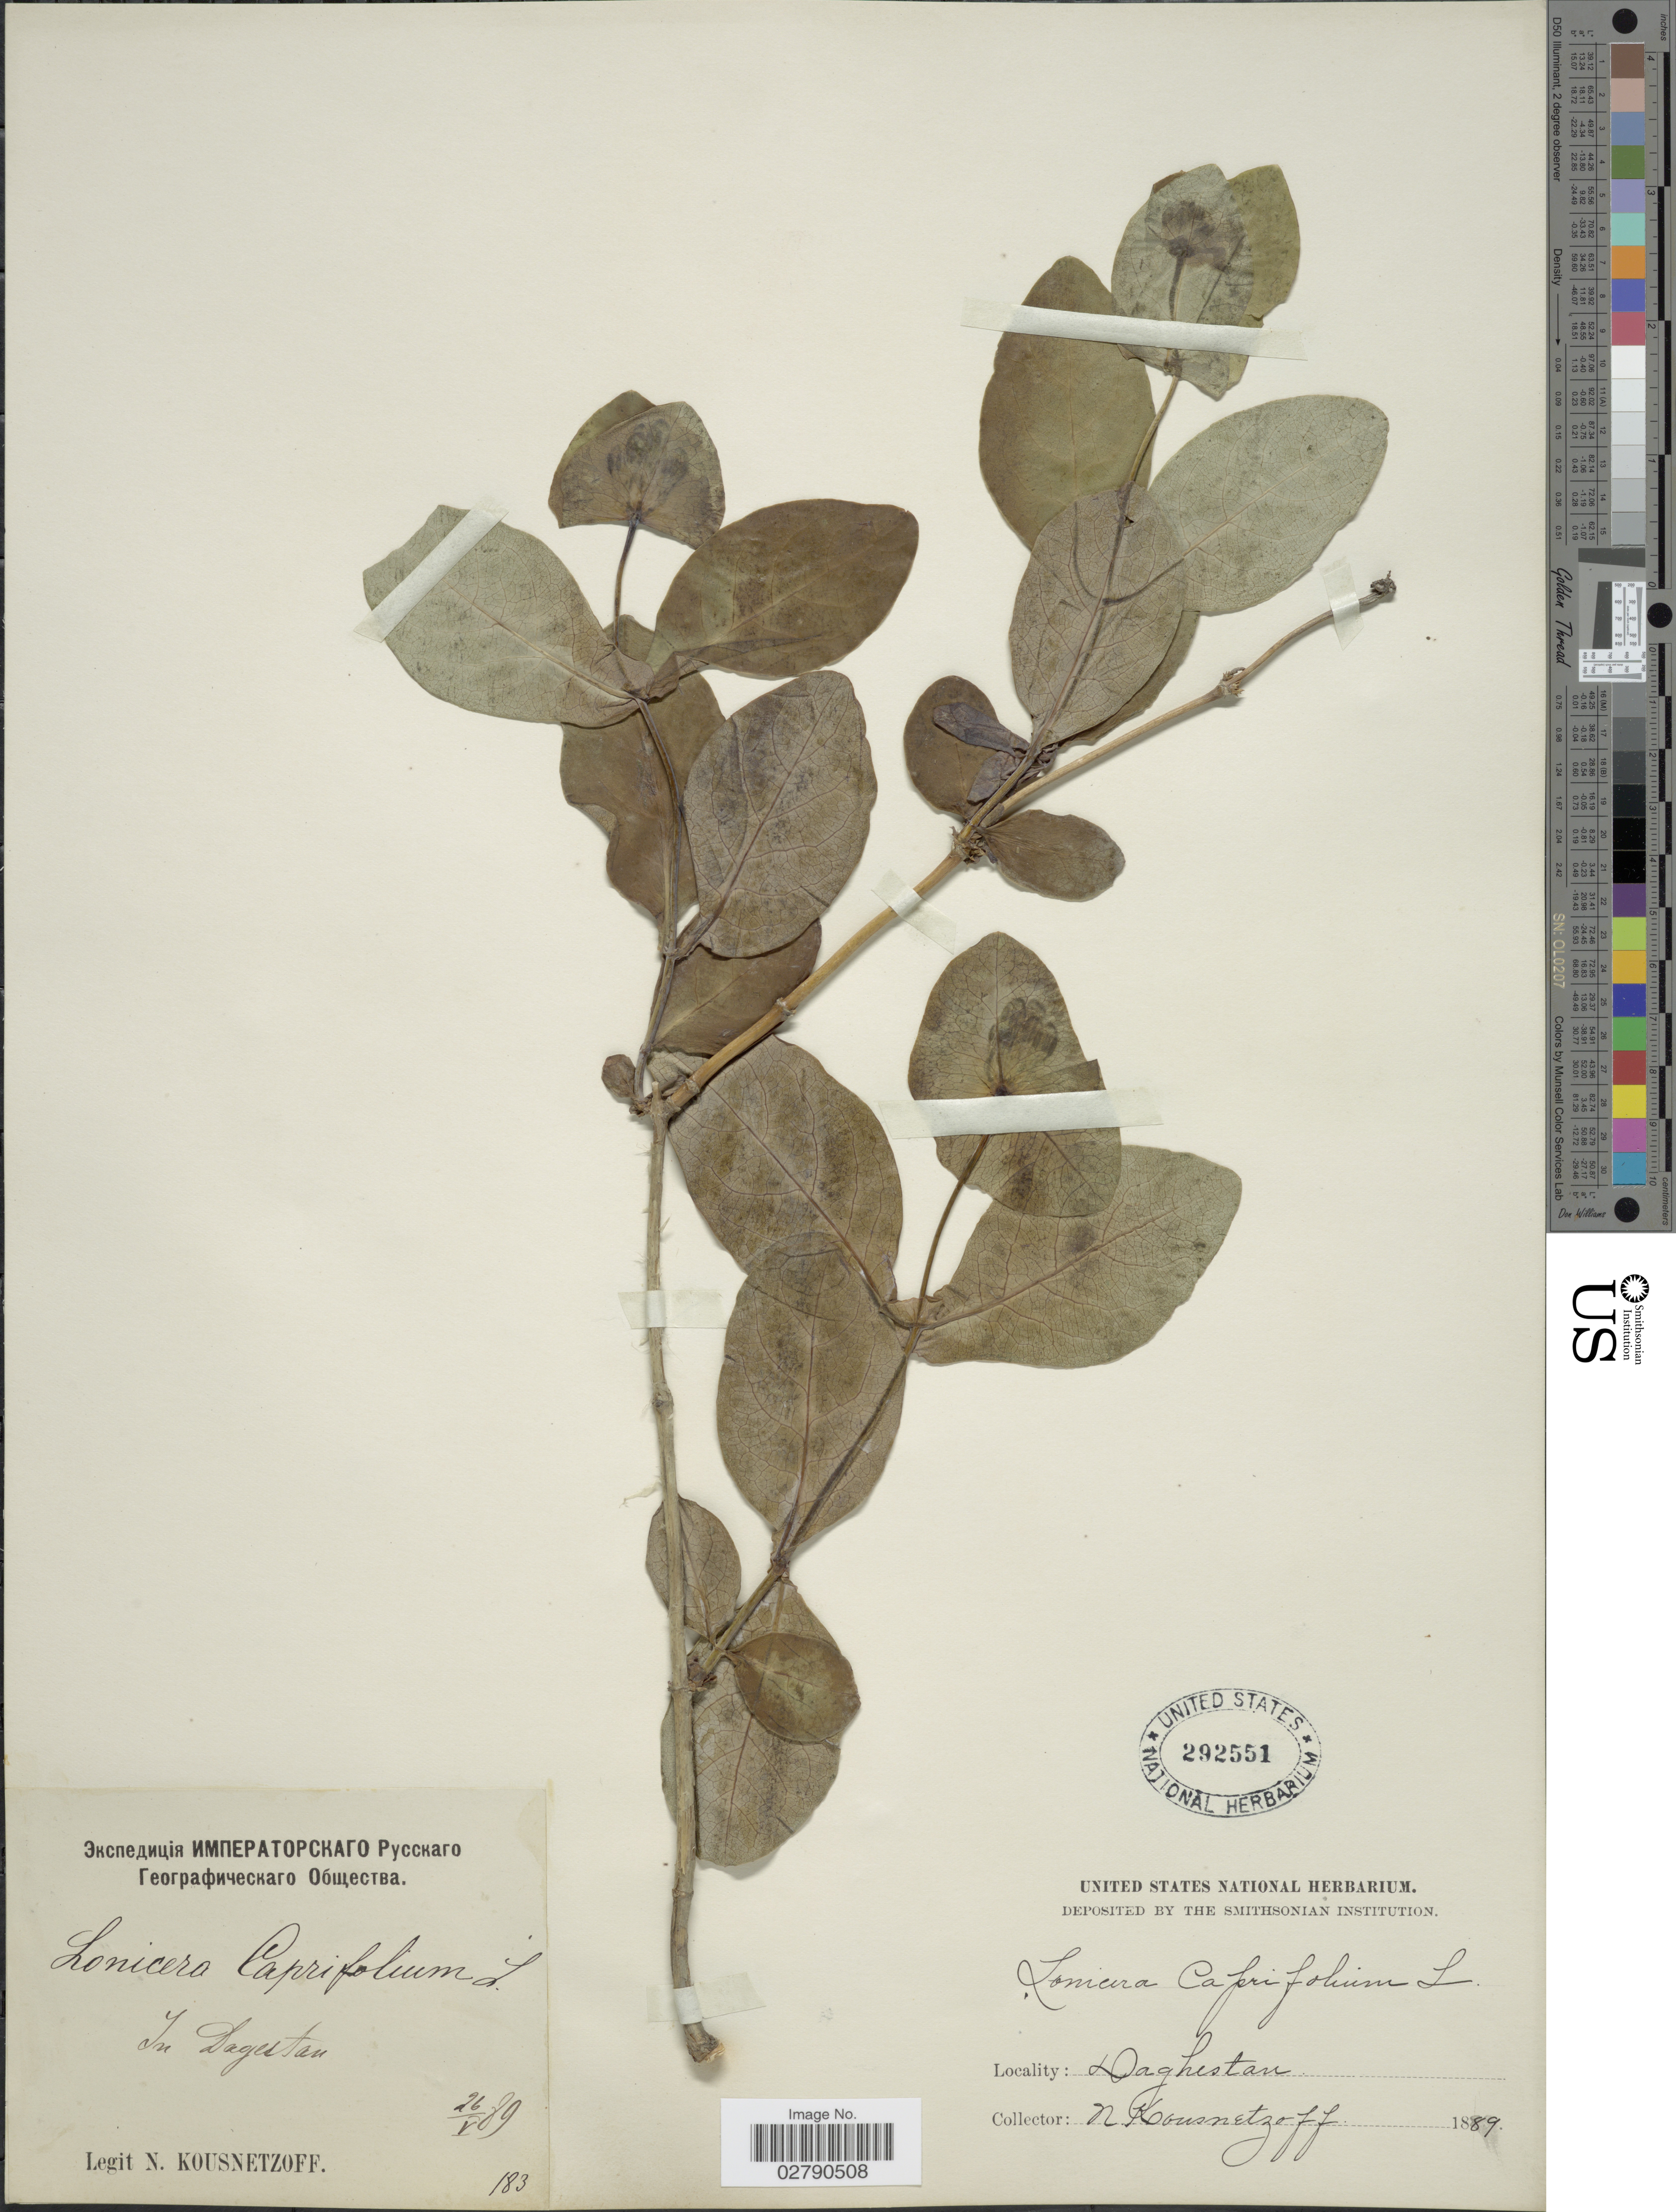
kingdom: Plantae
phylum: Tracheophyta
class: Magnoliopsida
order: Dipsacales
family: Caprifoliaceae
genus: Lonicera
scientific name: Lonicera caprifolium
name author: L.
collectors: N. Kousnetzoff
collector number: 183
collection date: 1889-05-26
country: Russian Federation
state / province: Dagestan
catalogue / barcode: US 292551